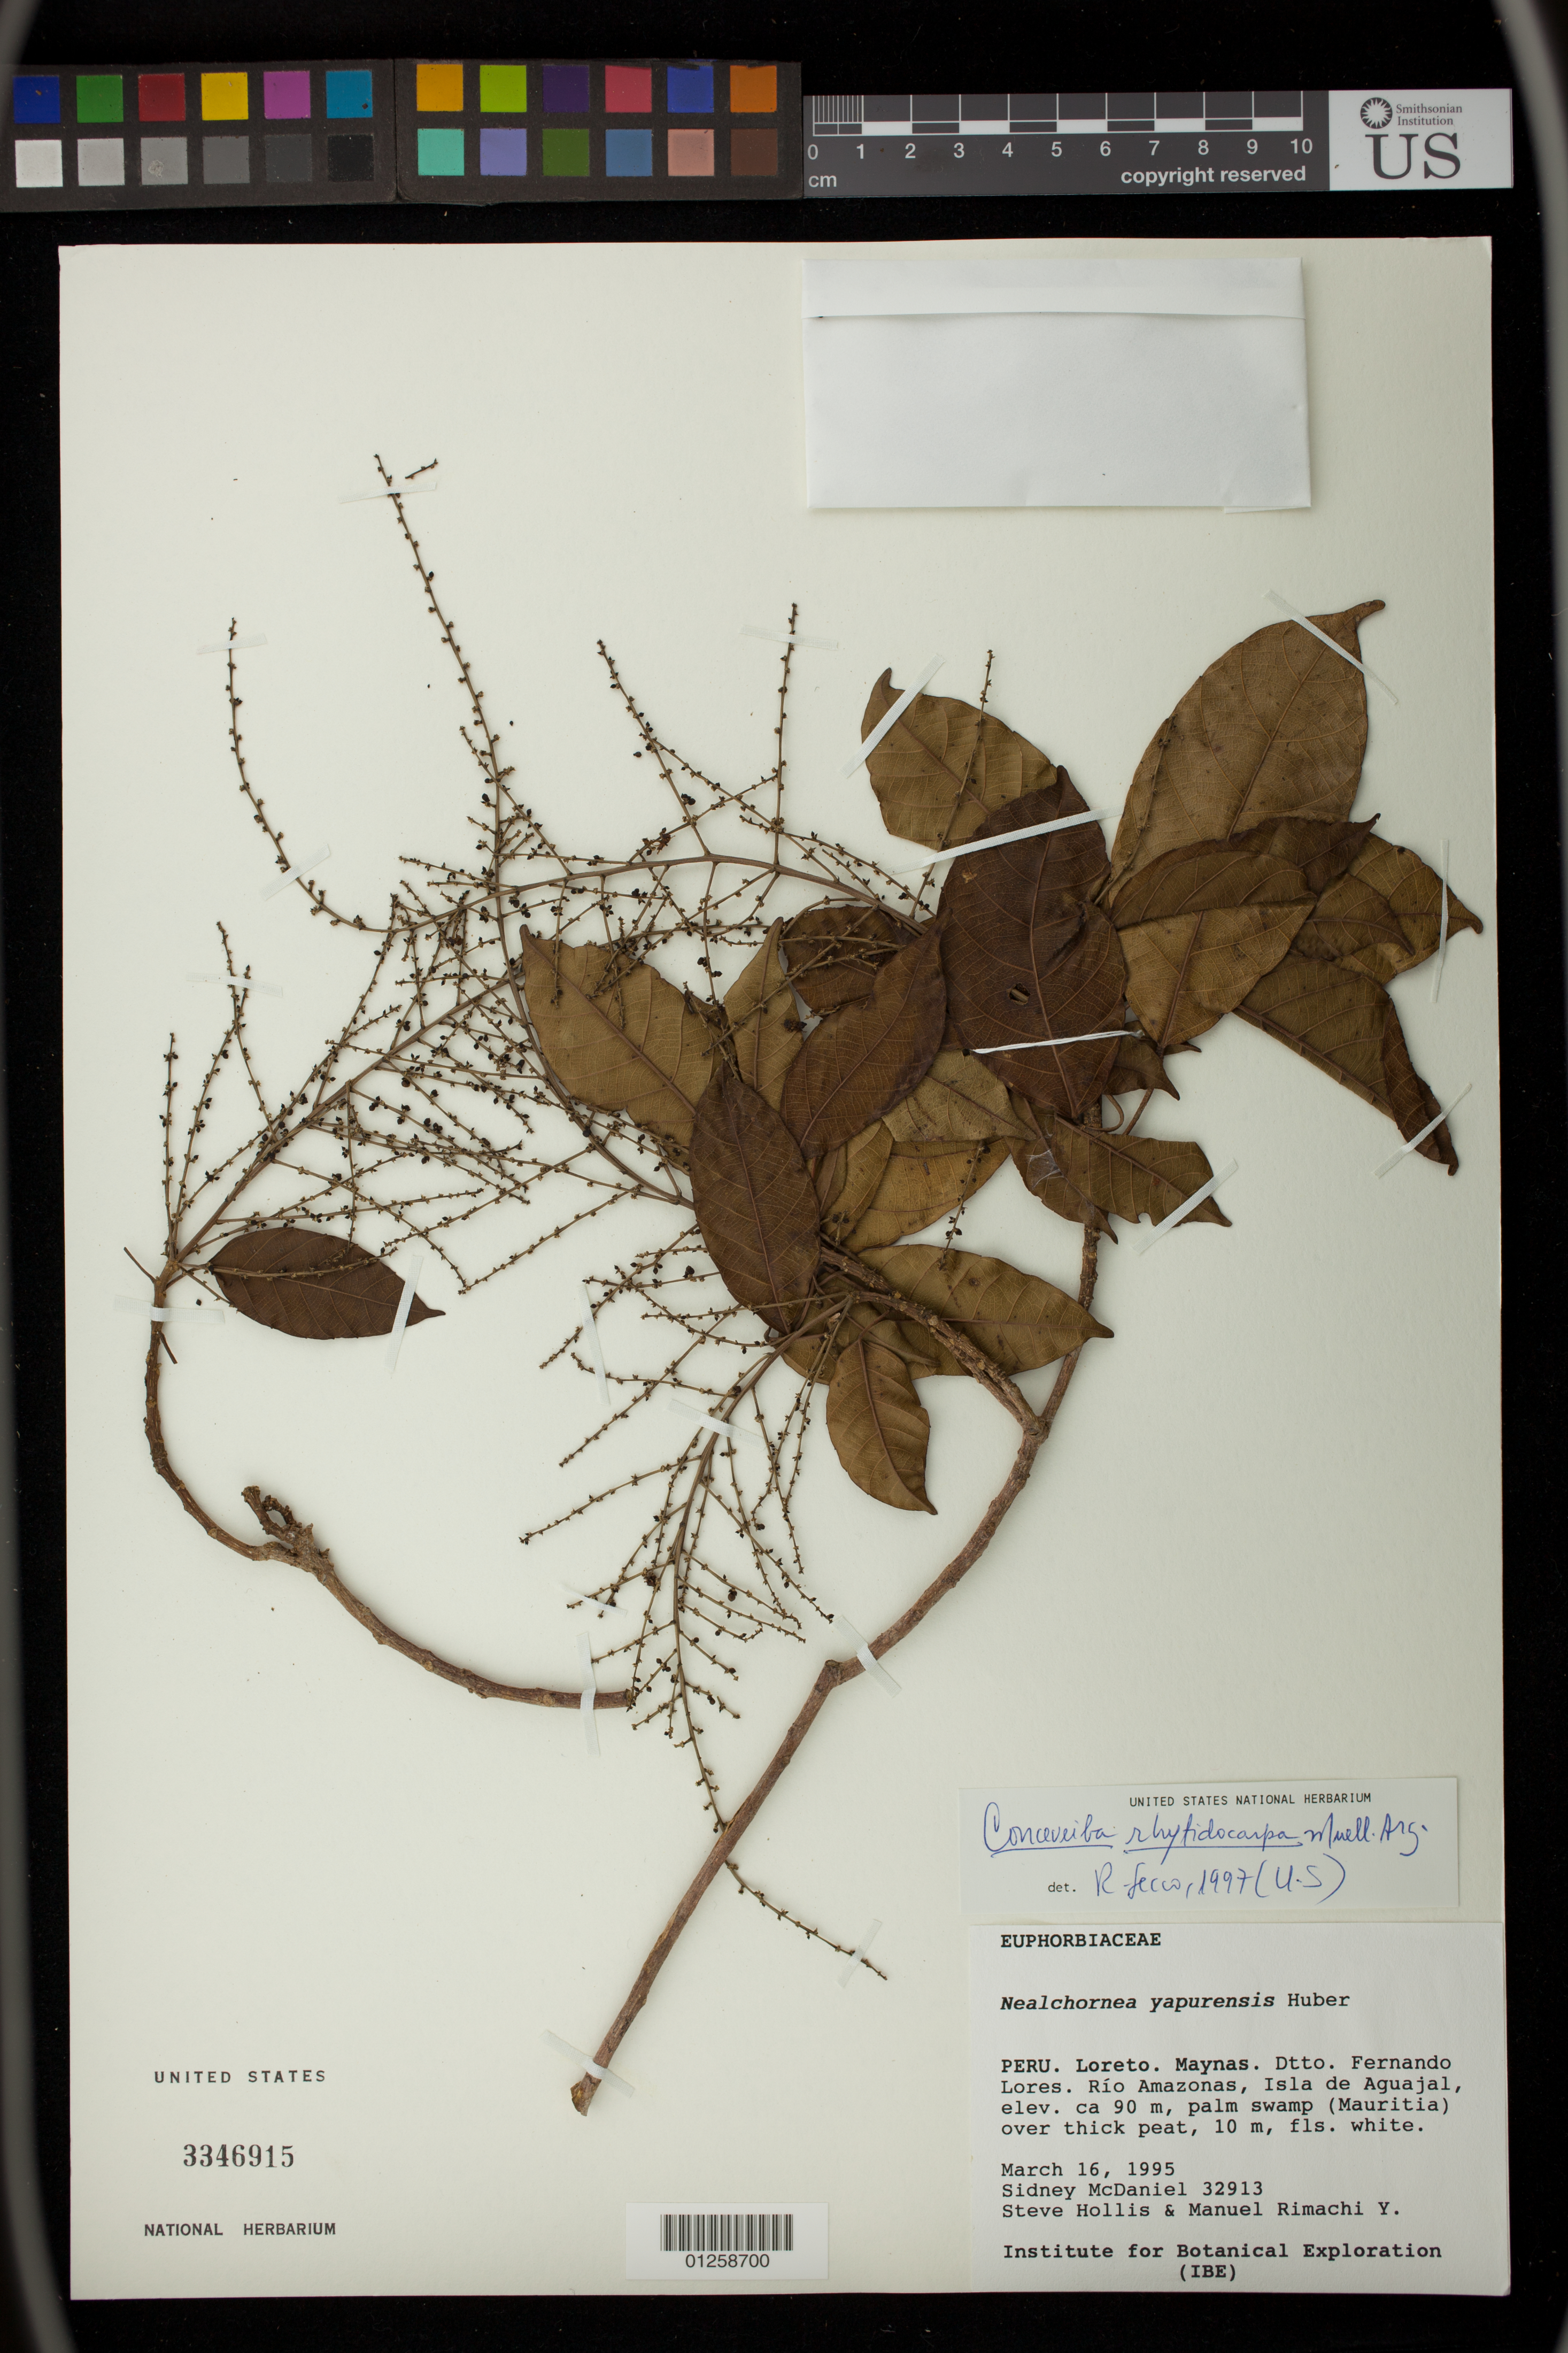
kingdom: Plantae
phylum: Tracheophyta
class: Magnoliopsida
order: Malpighiales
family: Euphorbiaceae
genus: Conceveiba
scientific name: Conceveiba rhytidocarpa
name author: Müll. Arg.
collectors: S. McDaniel, S. Hollis & M. Rimachi Y.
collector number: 32913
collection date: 1995-03-16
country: Peru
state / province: Loreto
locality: Maynas. Dtto. Fernando Lores. Rio Amazonas, Isla de Aguajal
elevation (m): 90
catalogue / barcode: US 3346915